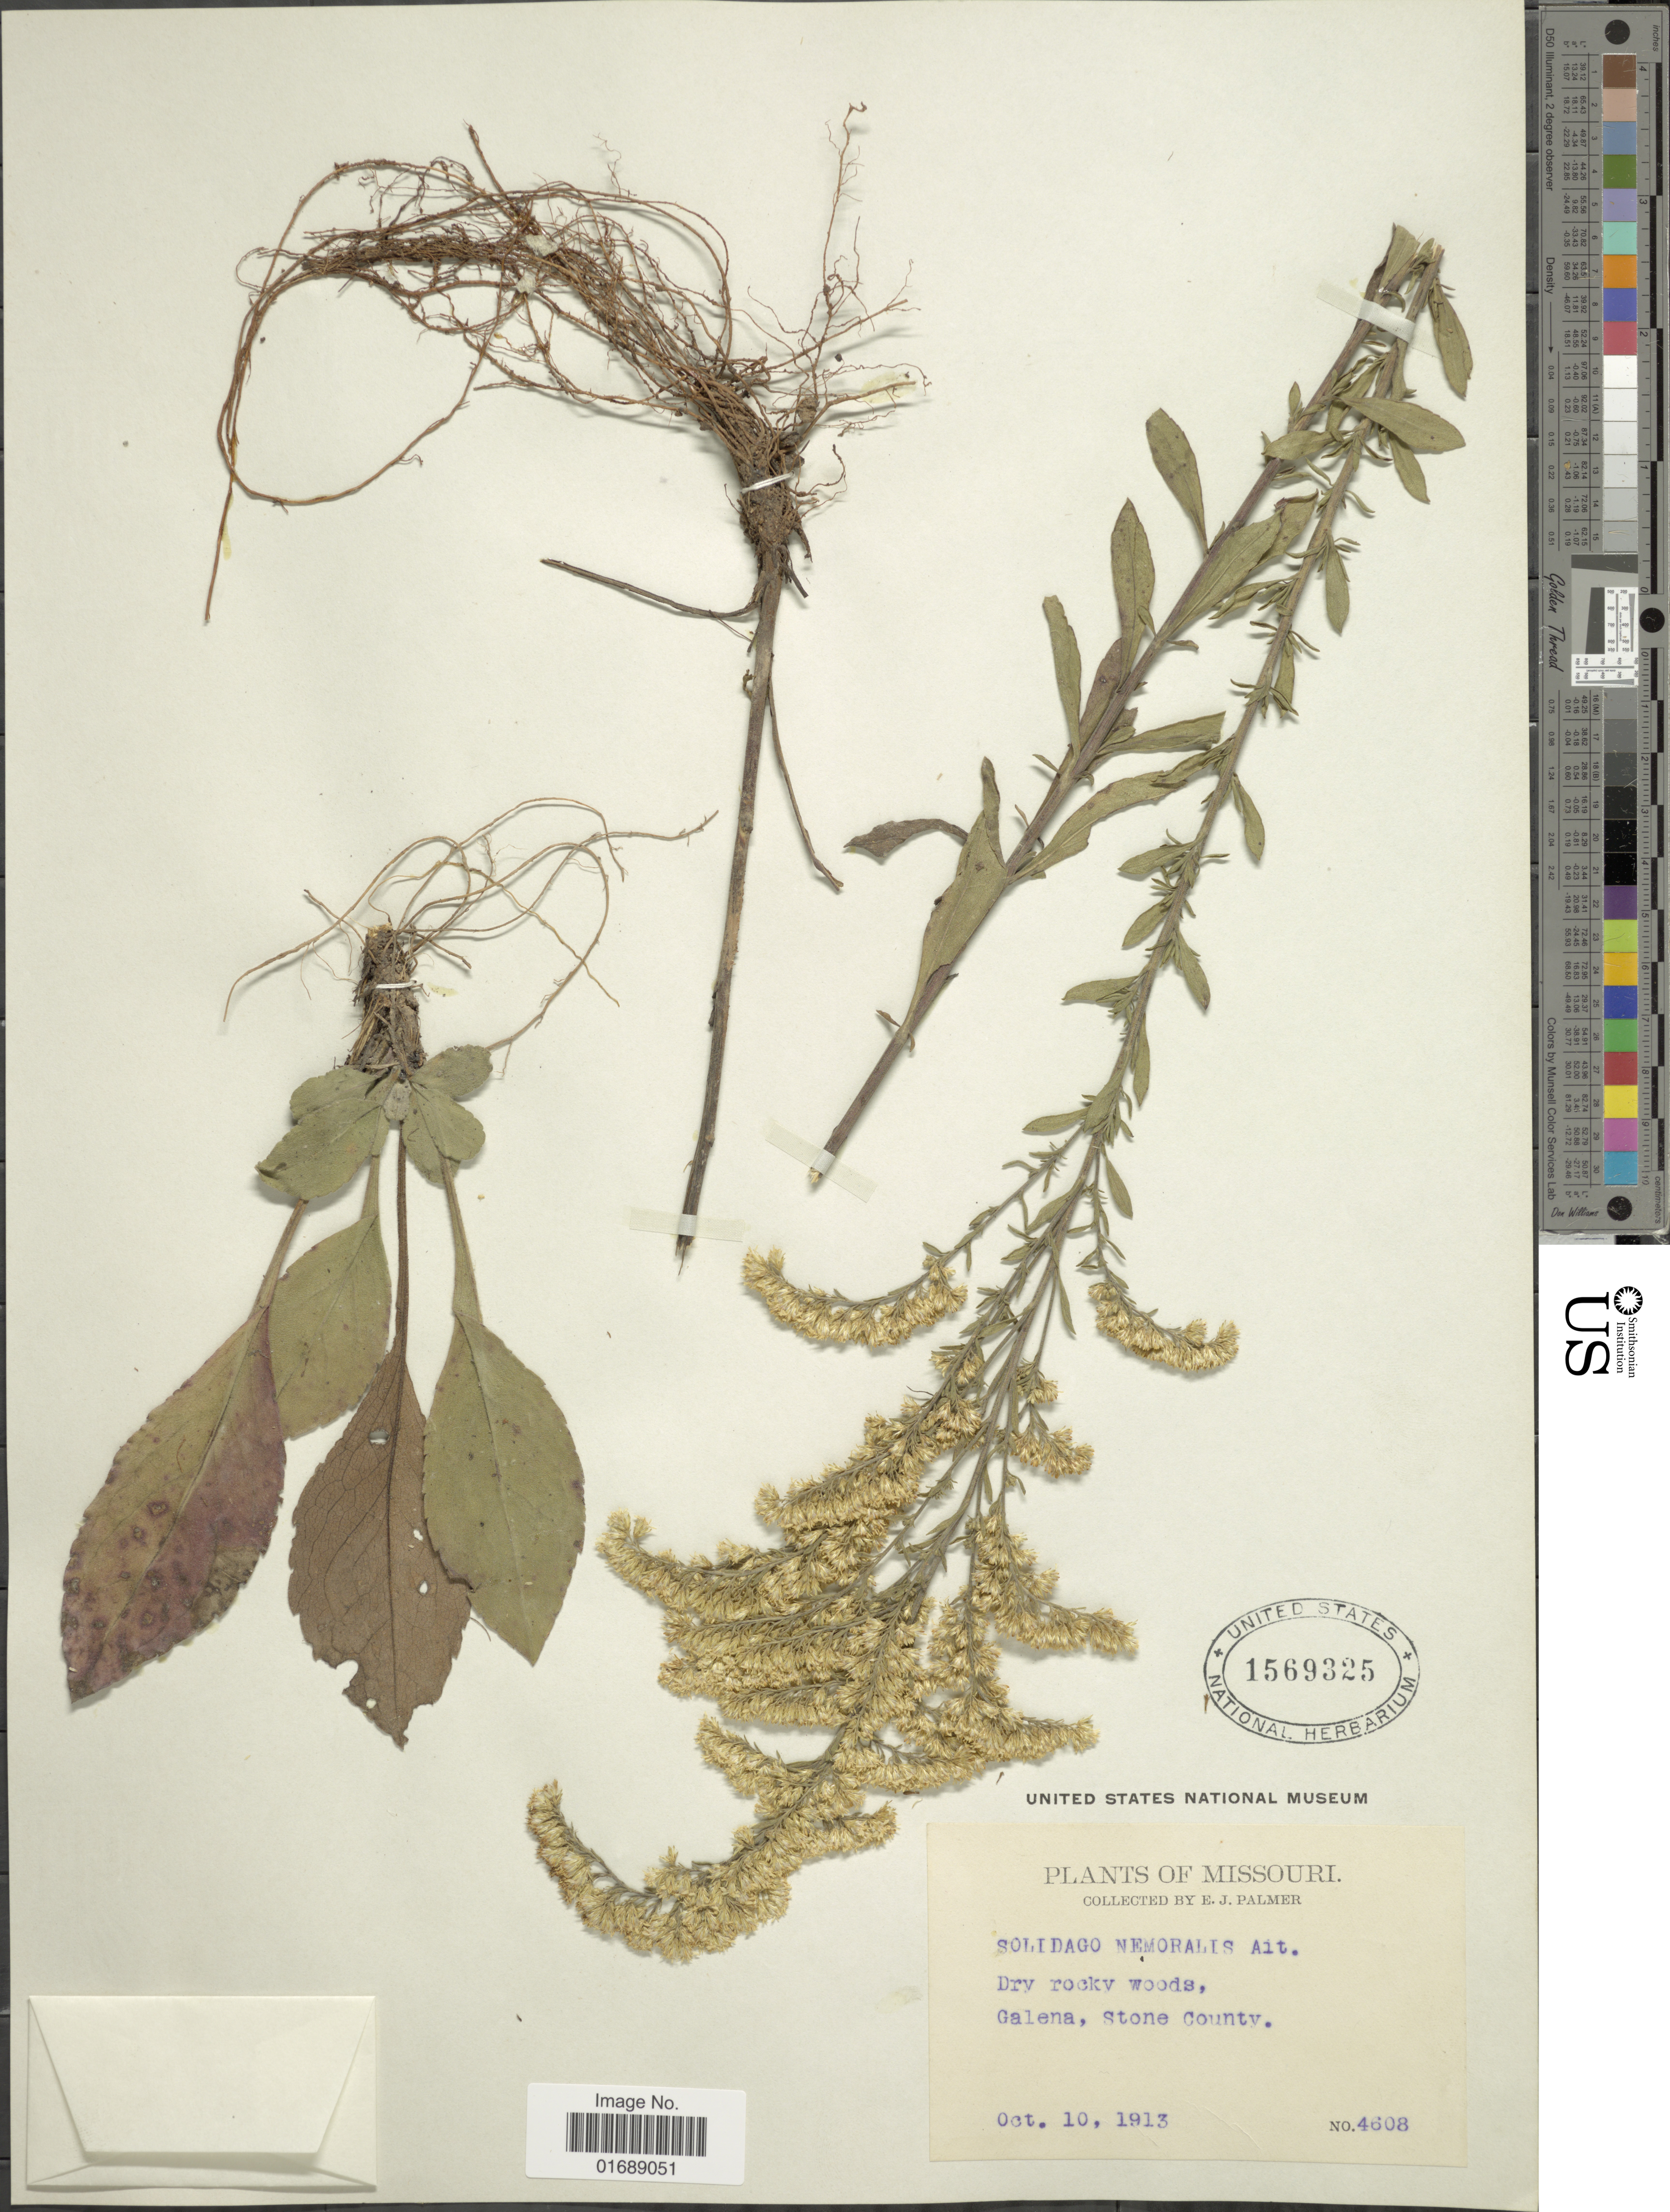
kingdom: Plantae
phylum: Tracheophyta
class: Magnoliopsida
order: Asterales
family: Asteraceae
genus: Solidago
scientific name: Solidago nemoralis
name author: Aiton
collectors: E. J. Palmer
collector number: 4608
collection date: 1913-10-10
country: United States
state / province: Missouri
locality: Galena, Stone County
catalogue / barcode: US 1569325